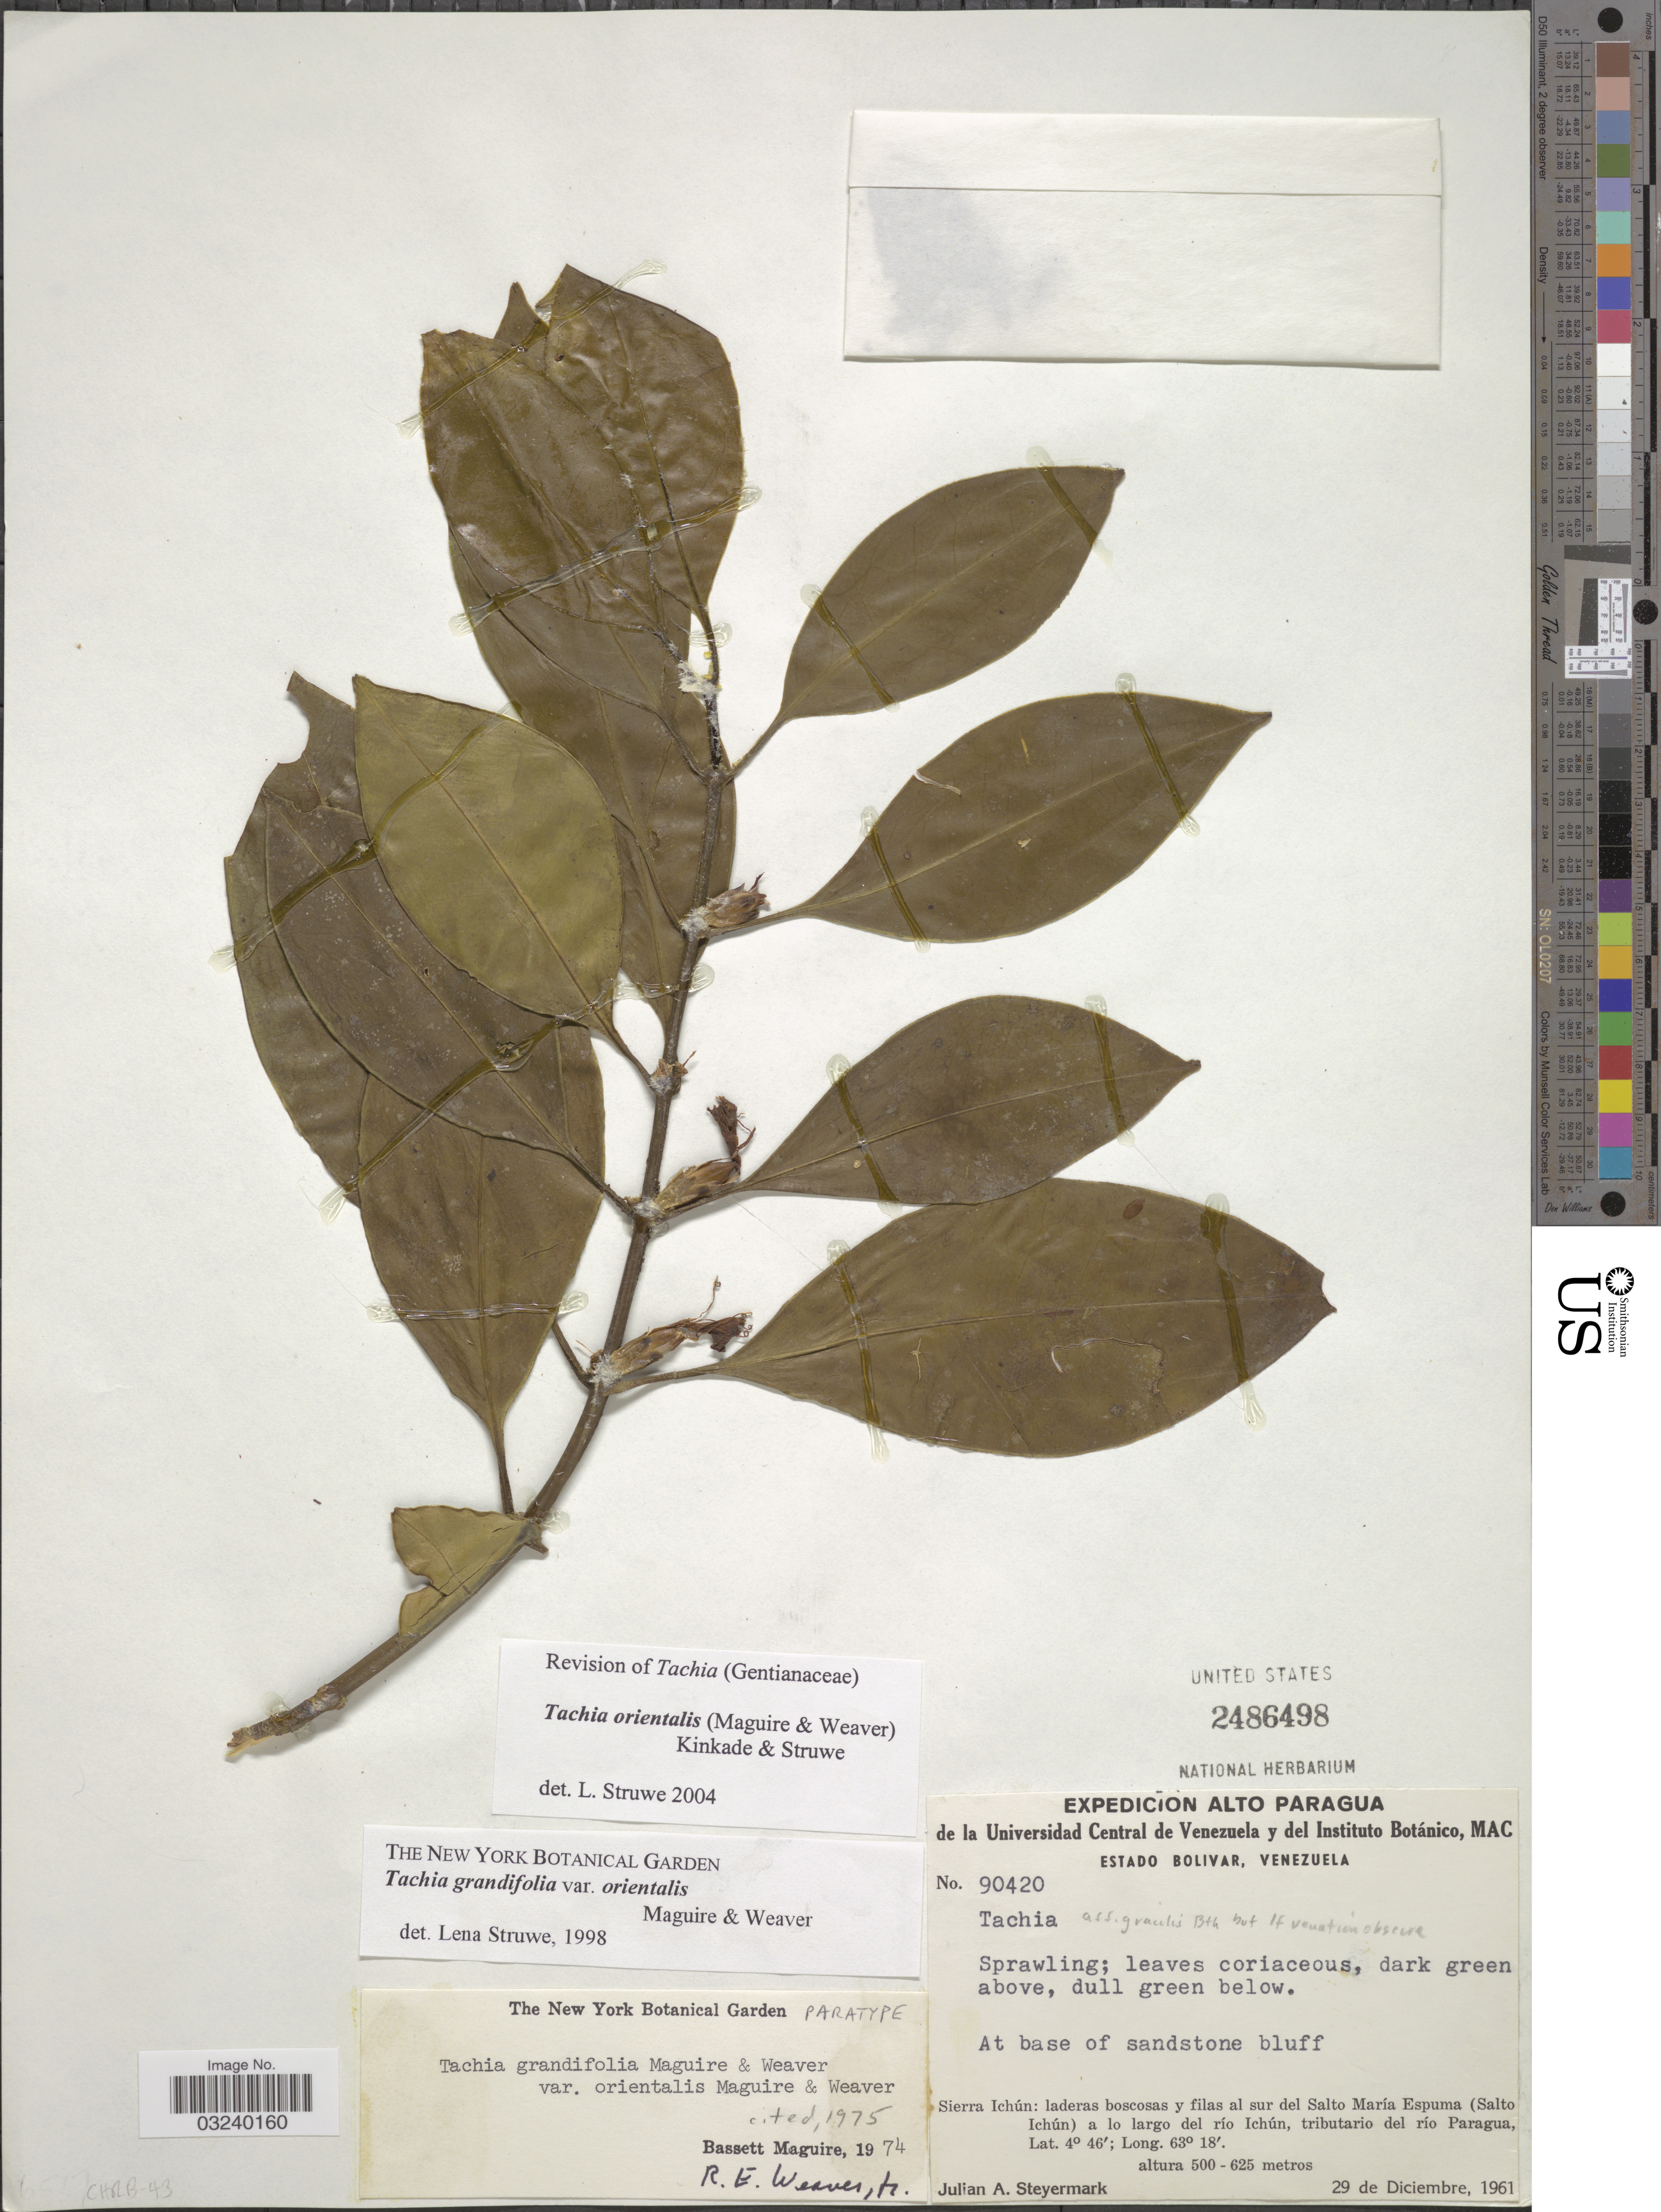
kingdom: Plantae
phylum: Tracheophyta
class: Magnoliopsida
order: Gentianales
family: Gentianaceae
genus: Tachia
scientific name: Tachia orientalis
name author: (Maguire & Weaver) Struwe & Kinkade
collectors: J. Steyermark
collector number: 90420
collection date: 1961-12-29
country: Venezuela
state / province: Bolivar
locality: Alto Paragua. Sierra Ichún: laderas boscosas y filas al sur del Salto María Espuma (Salto Ichún) a largo del río Ichún, tributario del río Paragua.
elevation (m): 500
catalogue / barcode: US 2486498